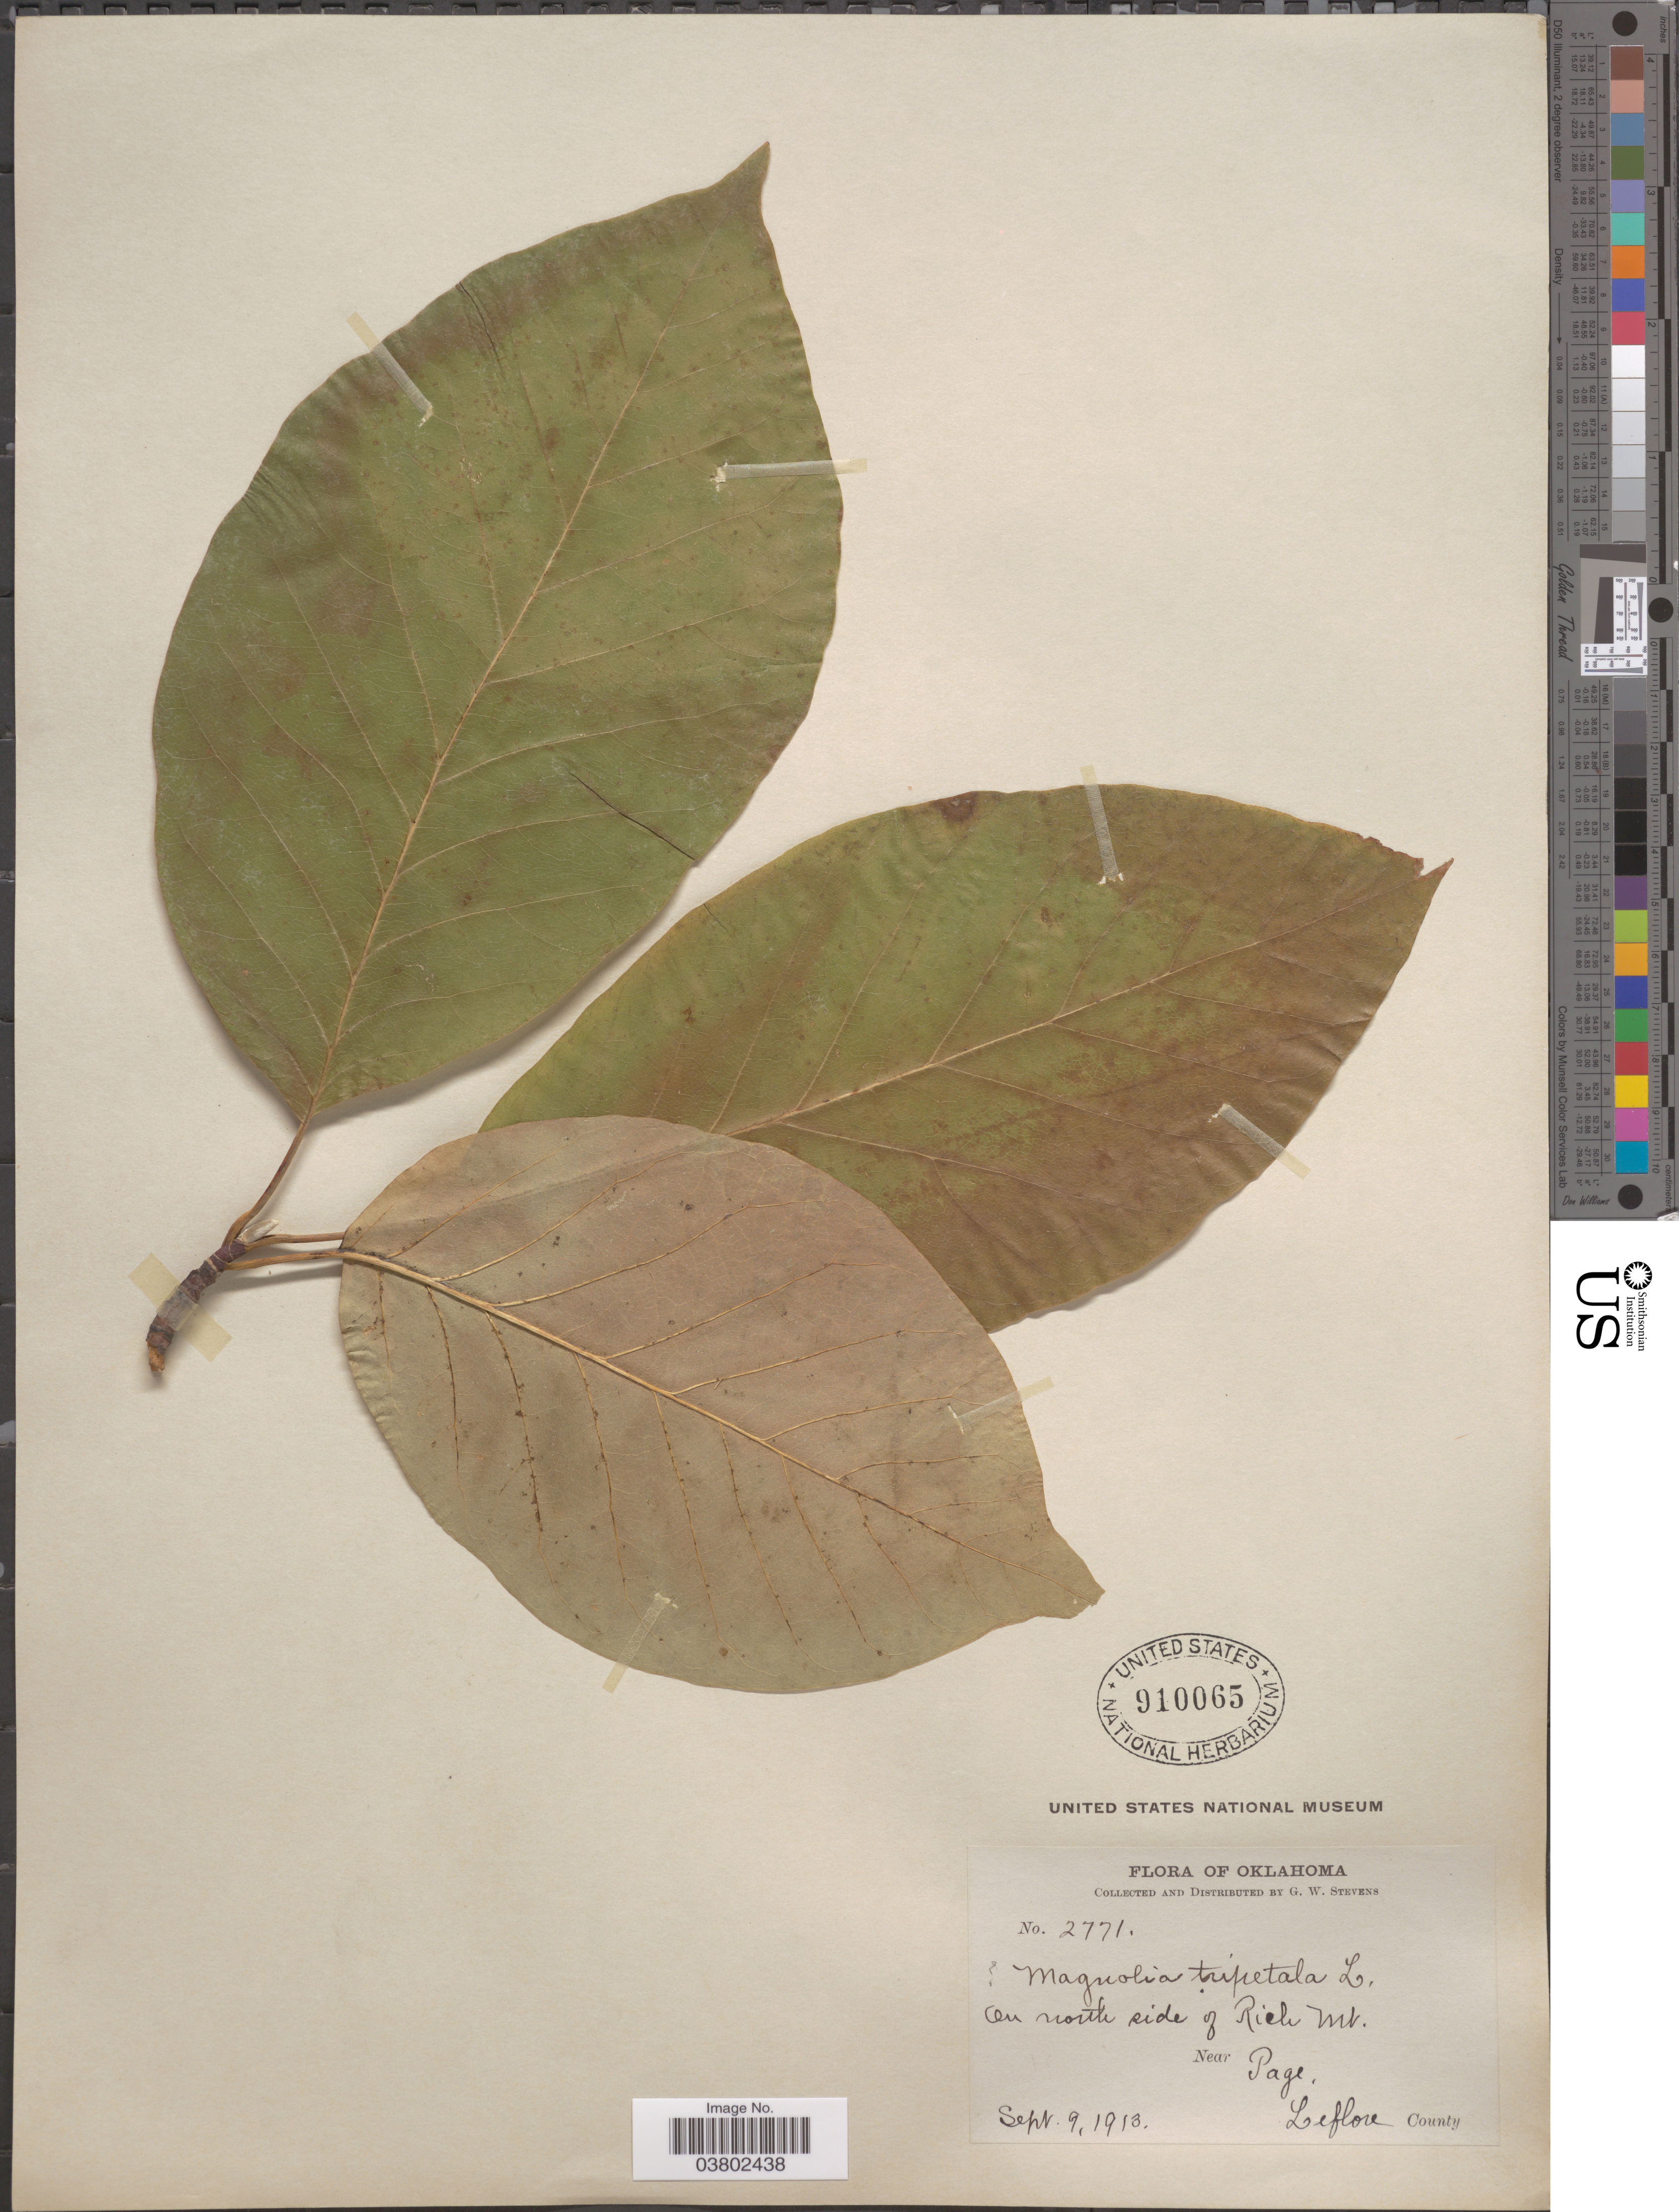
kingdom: Plantae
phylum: Tracheophyta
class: Magnoliopsida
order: Magnoliales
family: Magnoliaceae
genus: Magnolia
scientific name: Magnolia acuminata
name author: (L.) L.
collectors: G. W. Stevens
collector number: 2771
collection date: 1913-09-09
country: United States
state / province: Oklahoma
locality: On north side of Rich Mt. Near Page, Leflore County.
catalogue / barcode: US 910065